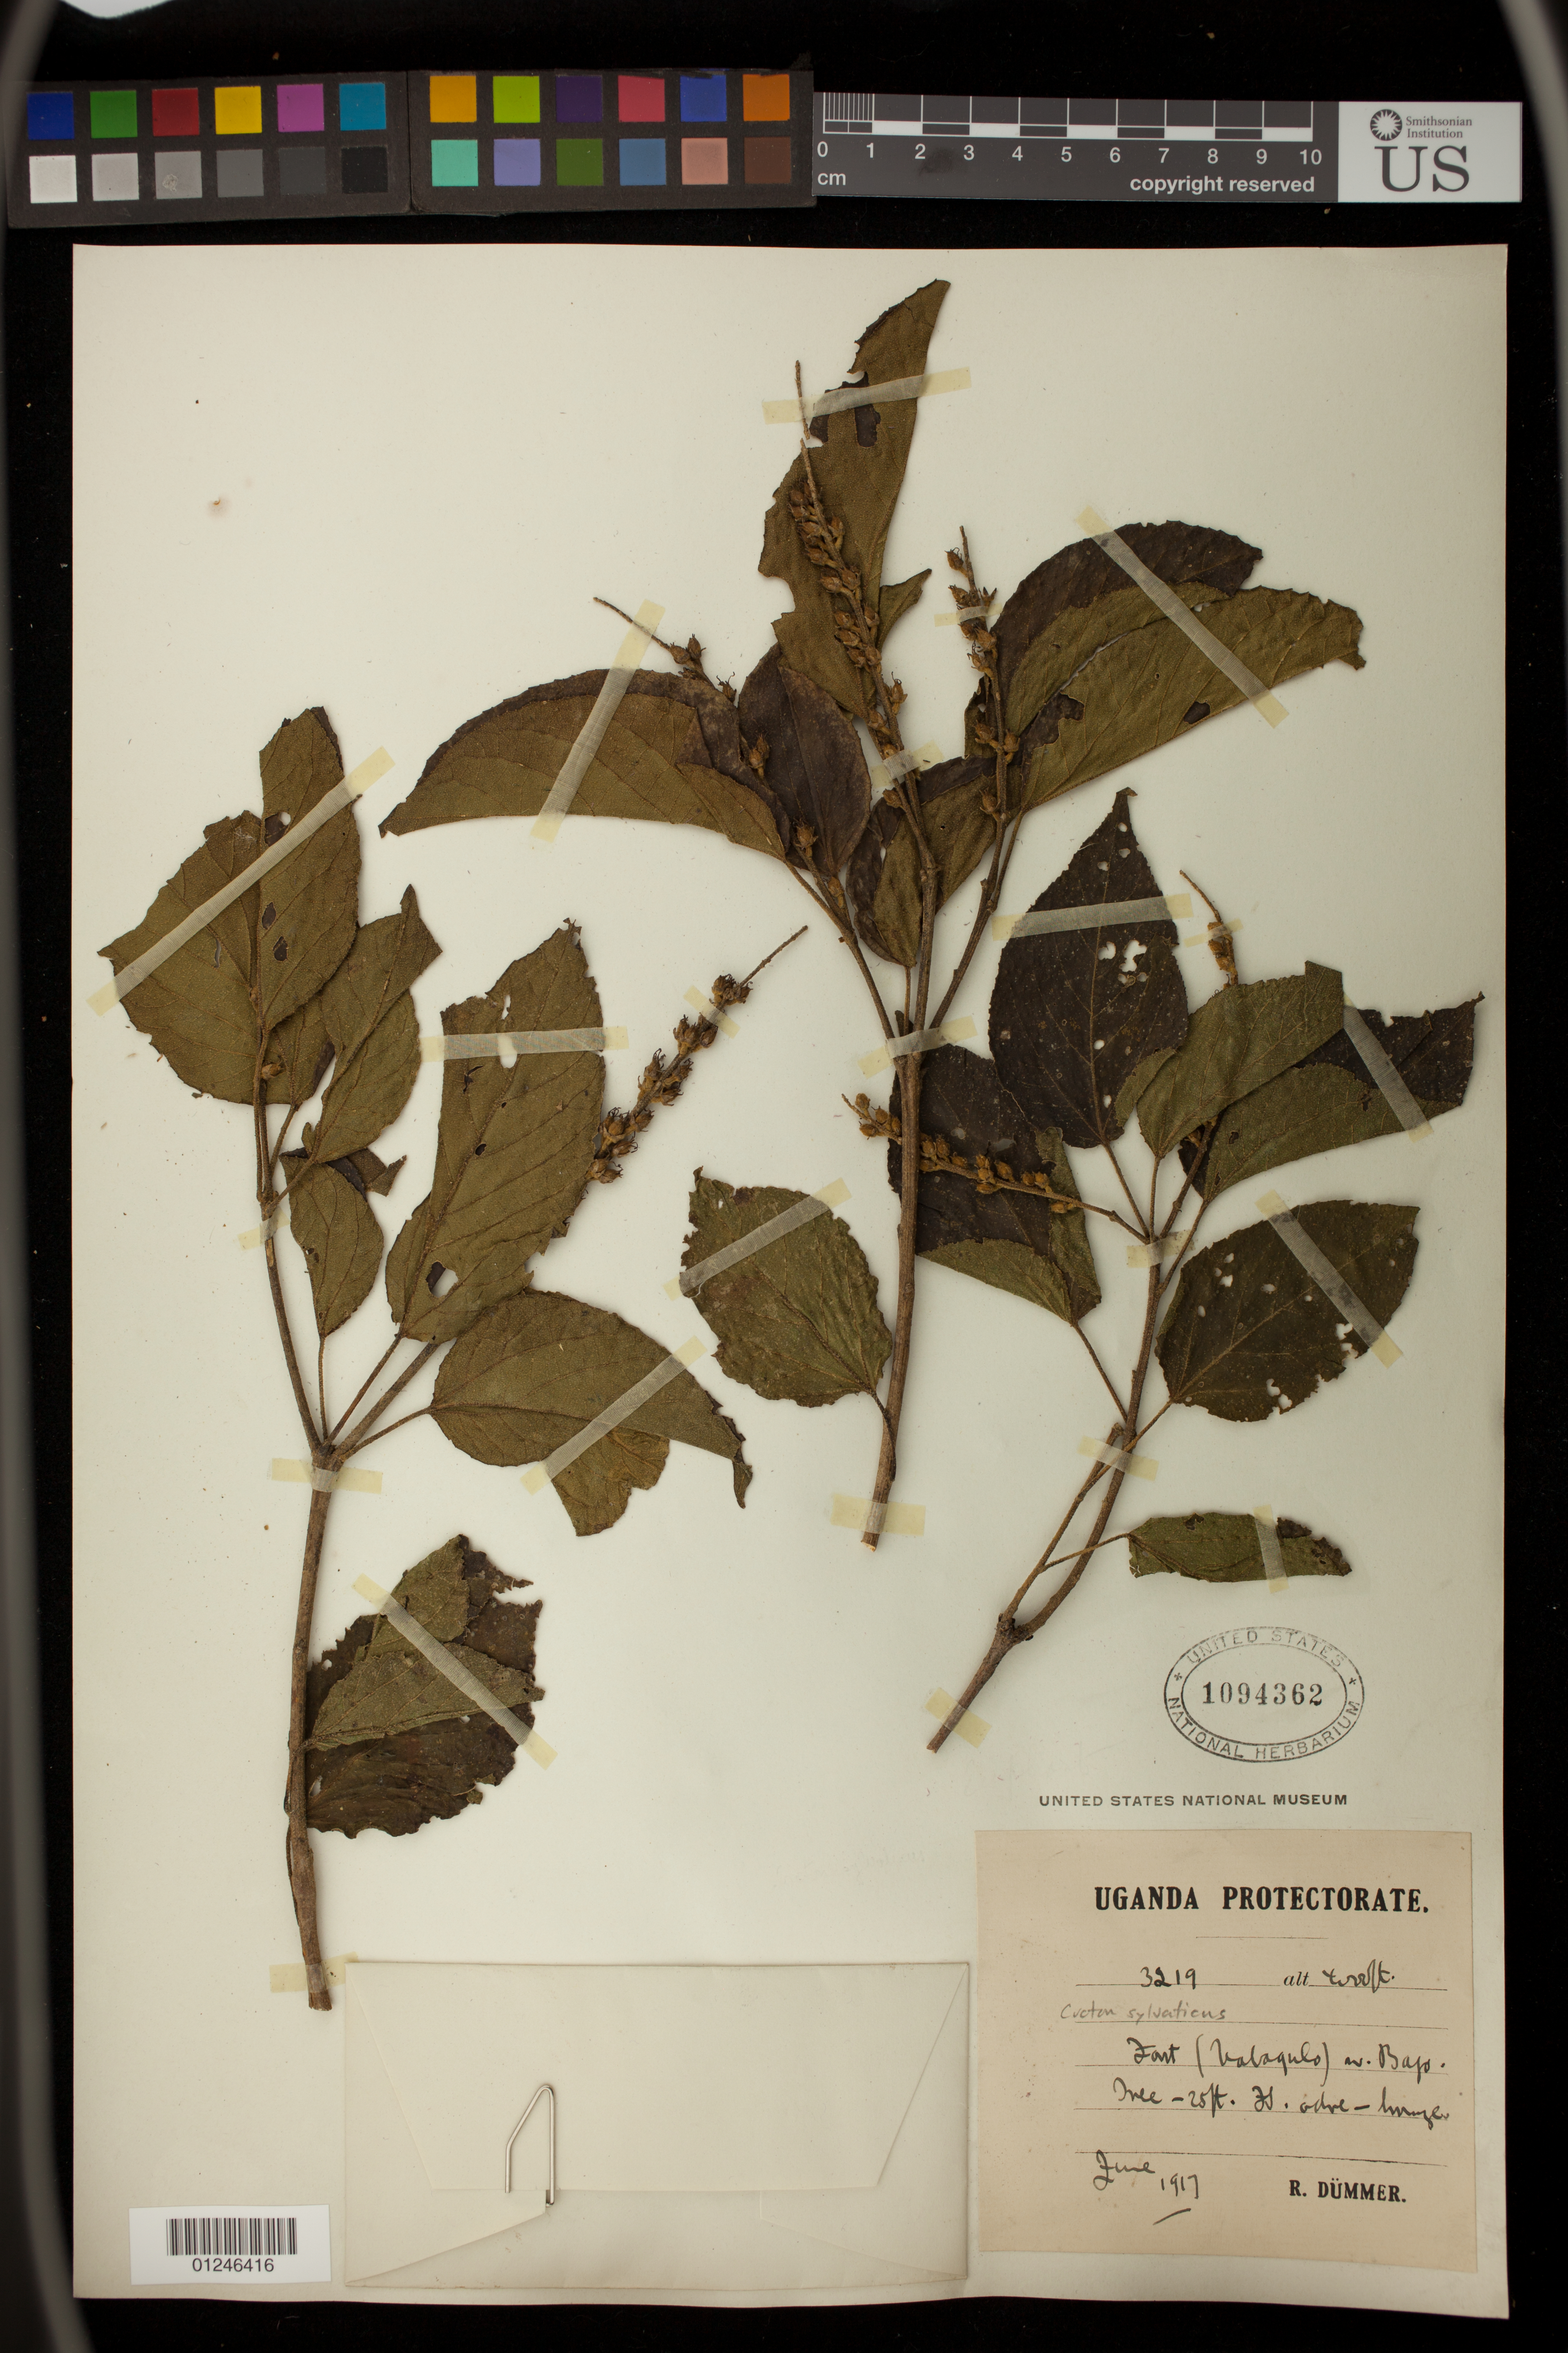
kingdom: Plantae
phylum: Tracheophyta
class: Magnoliopsida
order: Malpighiales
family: Euphorbiaceae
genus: Croton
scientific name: Croton sylvaticus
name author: Hochst.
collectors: R. Dümmer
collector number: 3219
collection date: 1917-06-01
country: Uganda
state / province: Central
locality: Fort (Nabagulo) av. Bajo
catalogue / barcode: US 1094362